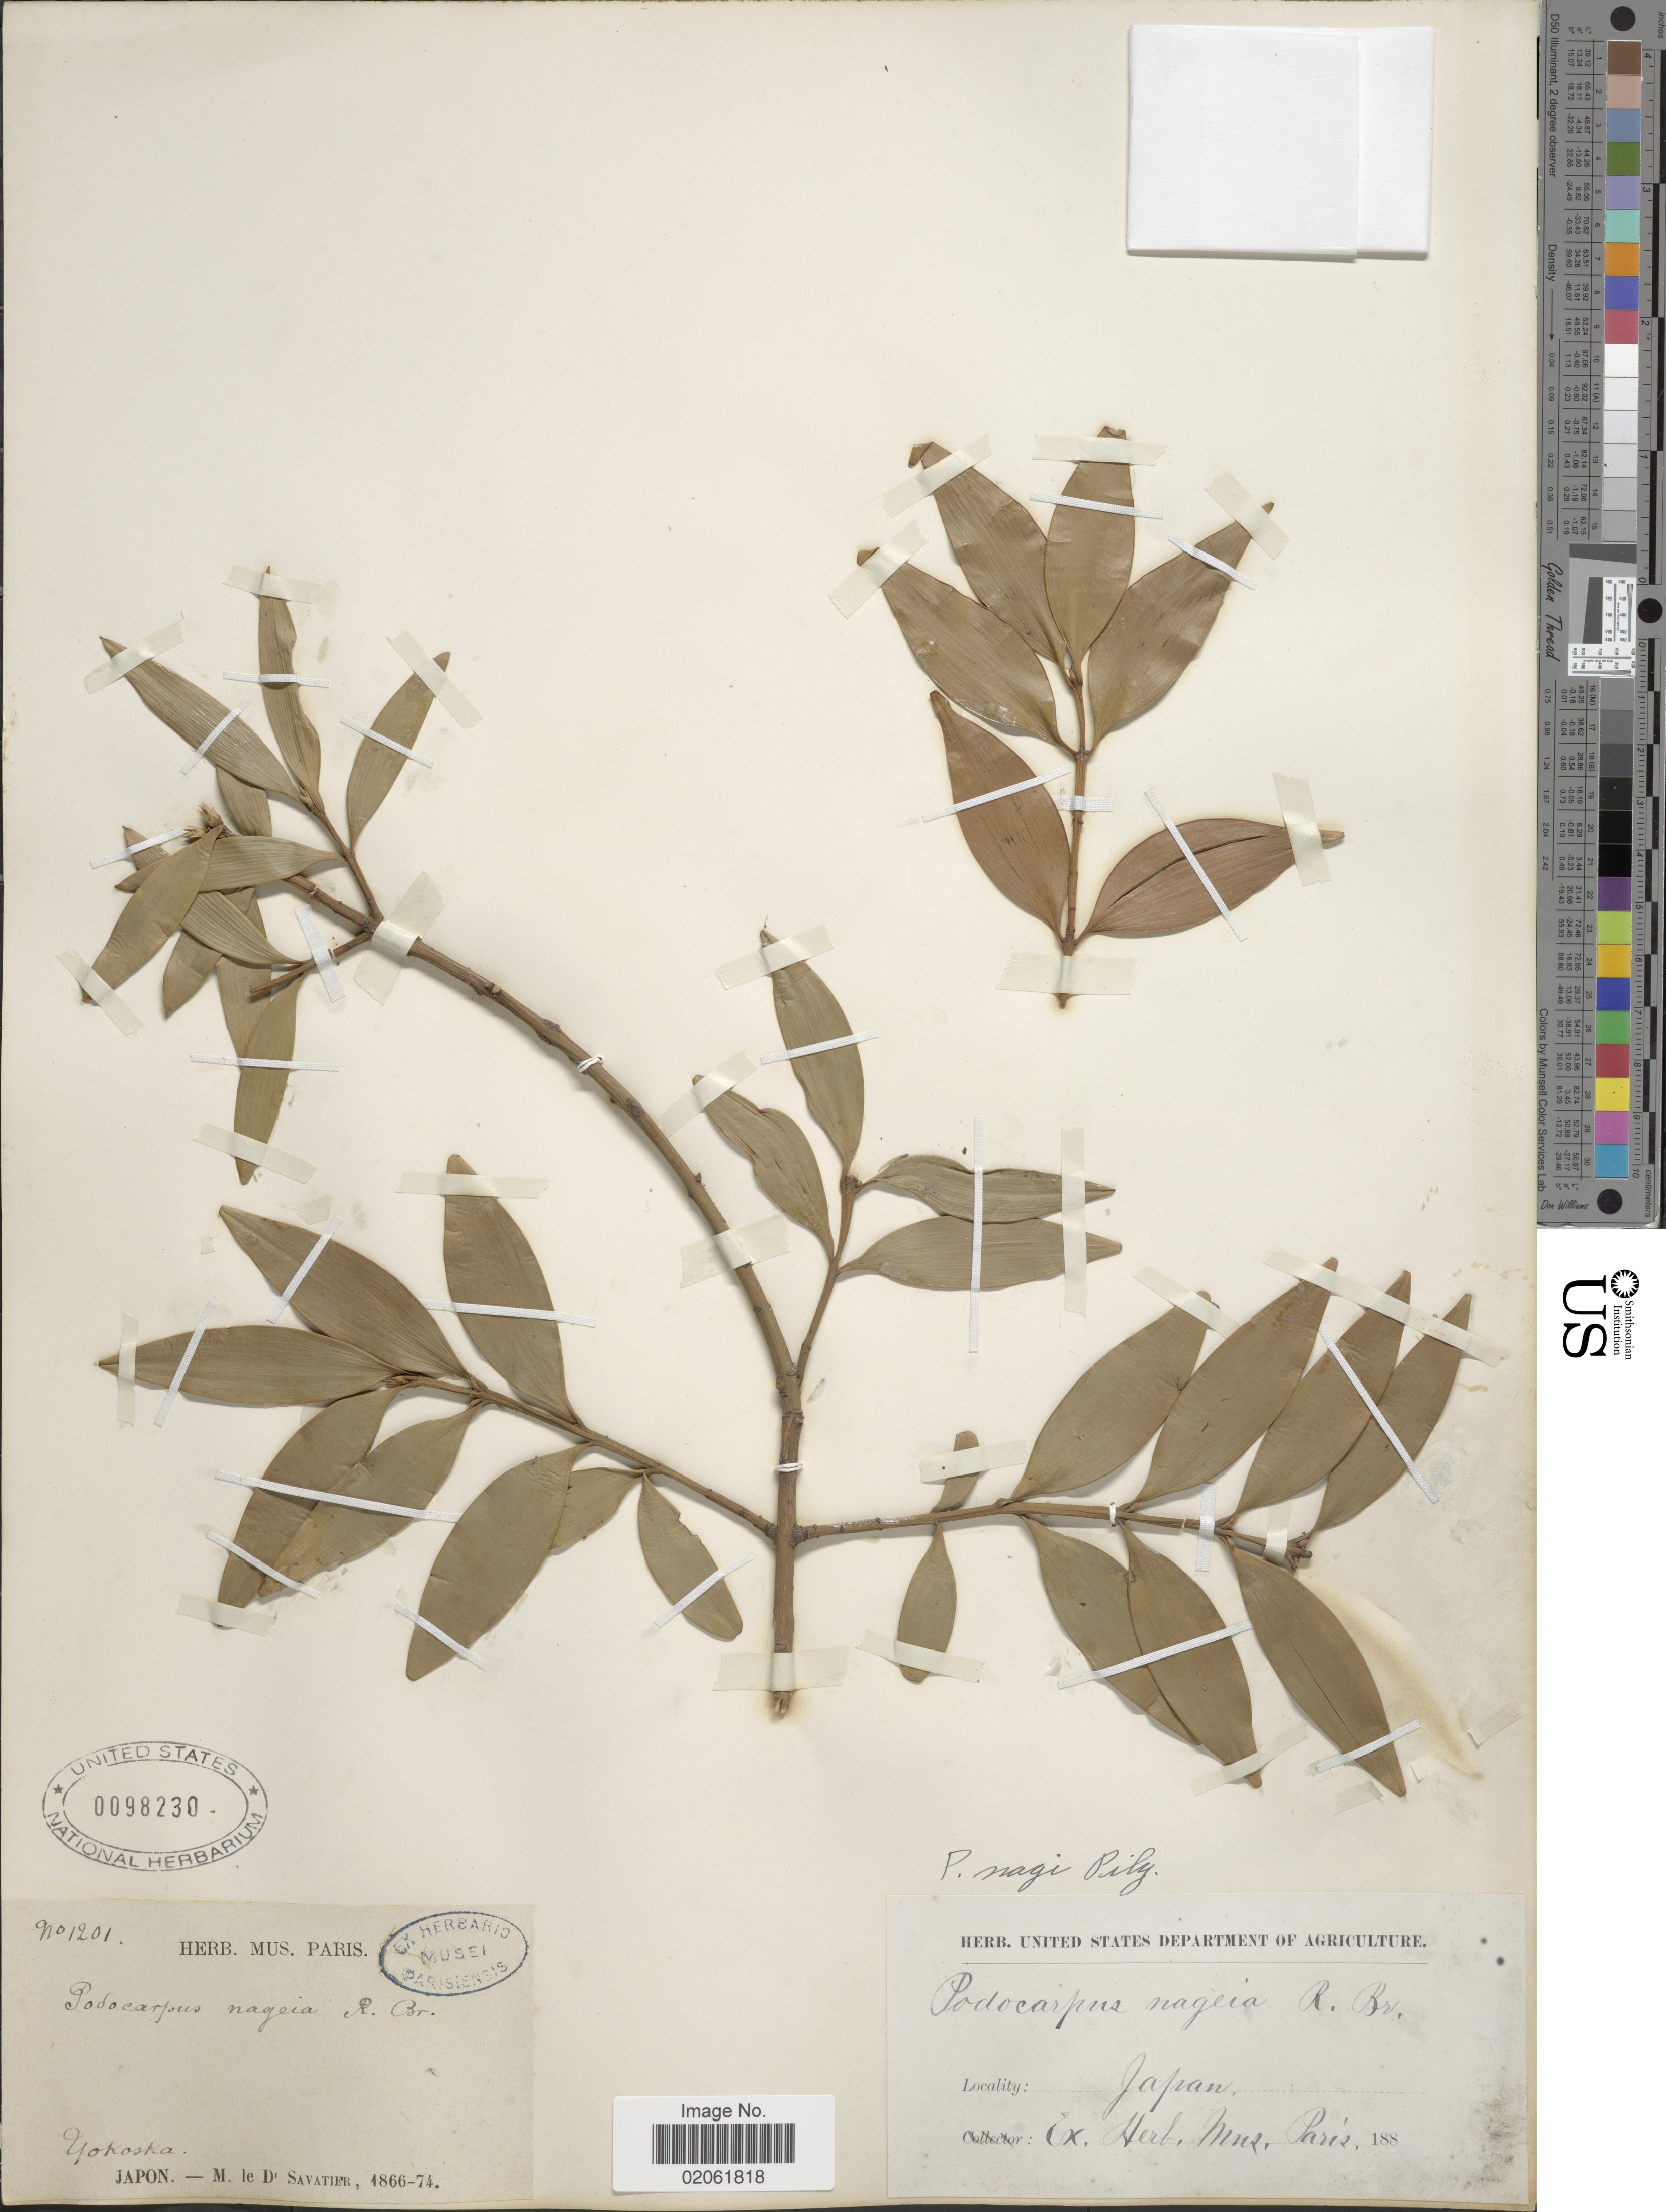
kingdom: Plantae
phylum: Tracheophyta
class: Pinopsida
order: Pinales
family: Podocarpaceae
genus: Podocarpus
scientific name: Podocarpus nagi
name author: (Thunb.) Pilg.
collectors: Savatier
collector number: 1201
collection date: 1866/1874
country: Japan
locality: Yokoska, Japon.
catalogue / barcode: US 98230